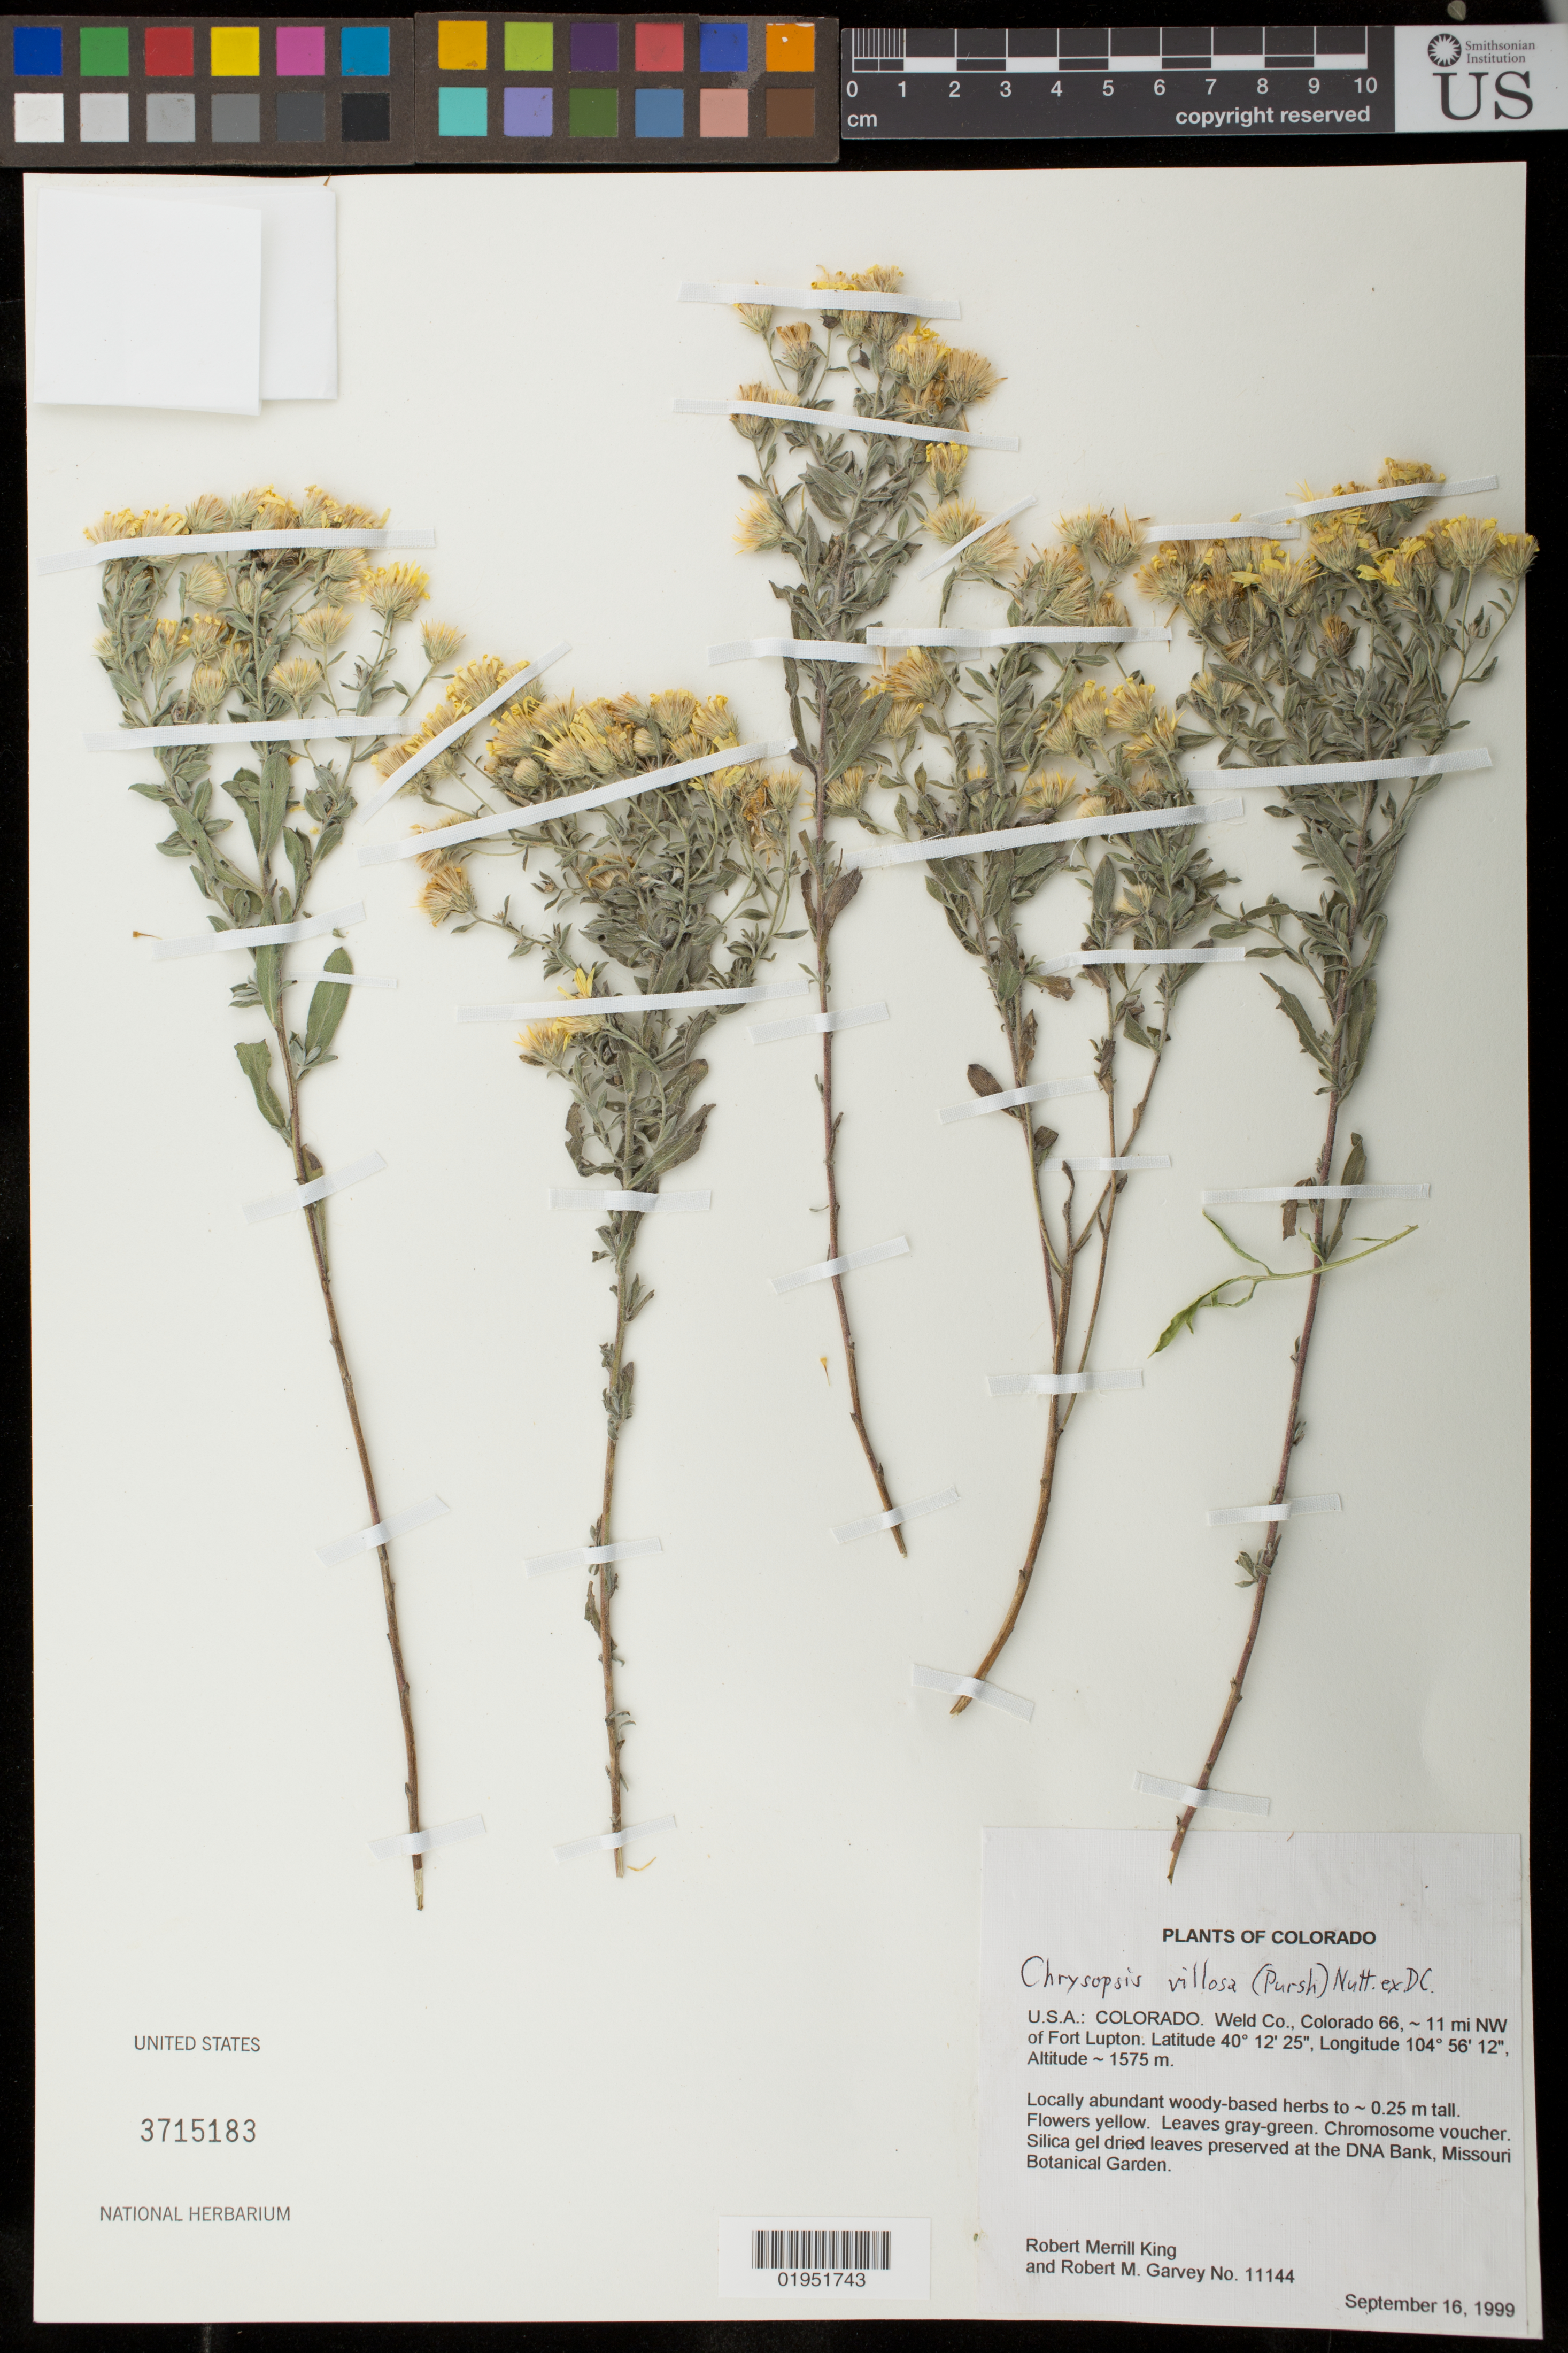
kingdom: Plantae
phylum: Tracheophyta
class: Magnoliopsida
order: Asterales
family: Asteraceae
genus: Chrysopsis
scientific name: Chrysopsis villosa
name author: (Pursh) Nutt. ex DC.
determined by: Robinson, Harold E., (US)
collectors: R. M. King & R. Garvey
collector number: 11144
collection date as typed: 14 Sep 1999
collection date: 1999-09-14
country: United States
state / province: Colorado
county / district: Weld Co.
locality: Colorado 66, ca. 11 mi NW of Fort Lupton.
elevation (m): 1575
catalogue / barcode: US 3715183